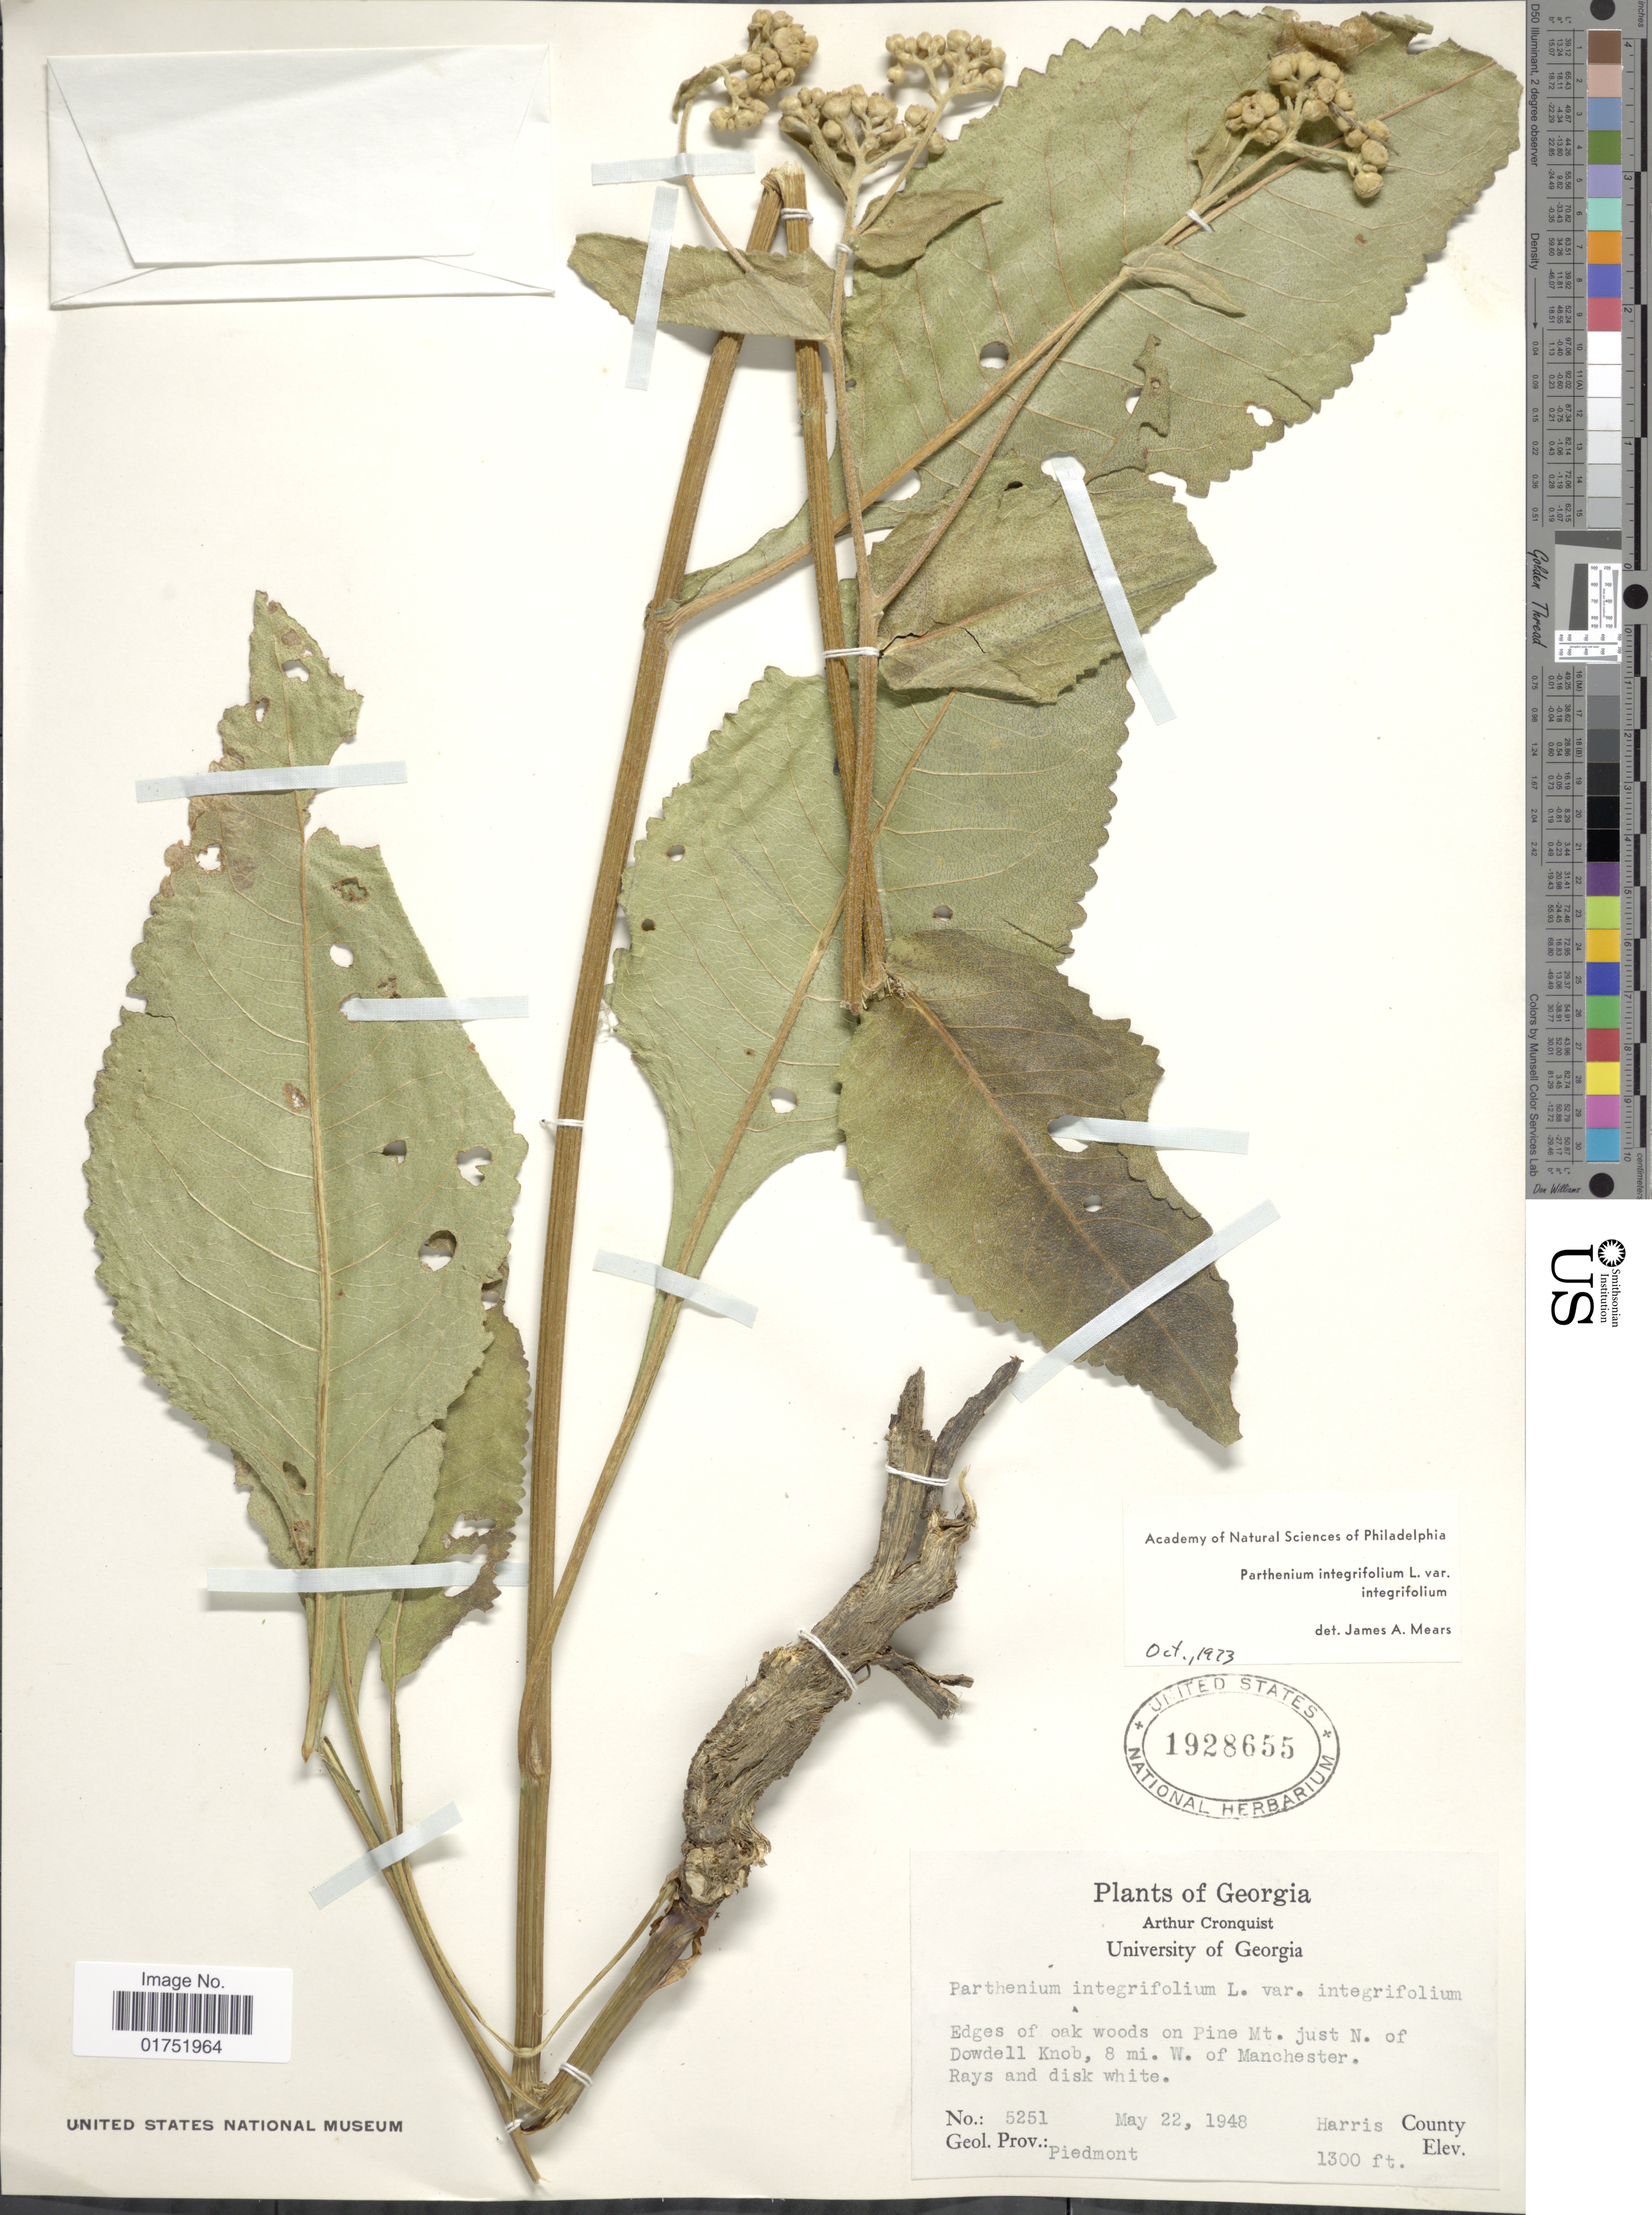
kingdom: Plantae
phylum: Tracheophyta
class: Magnoliopsida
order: Asterales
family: Asteraceae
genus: Parthenium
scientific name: Parthenium integrifolium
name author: L.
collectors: A. J. Cronquist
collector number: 5251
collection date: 1948-05-22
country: United States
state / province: Georgia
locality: Pine Mt., just N of Dowdell Knob, 8 mi W of Manchester, Harris County, Piedmont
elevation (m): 396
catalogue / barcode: US 1928655